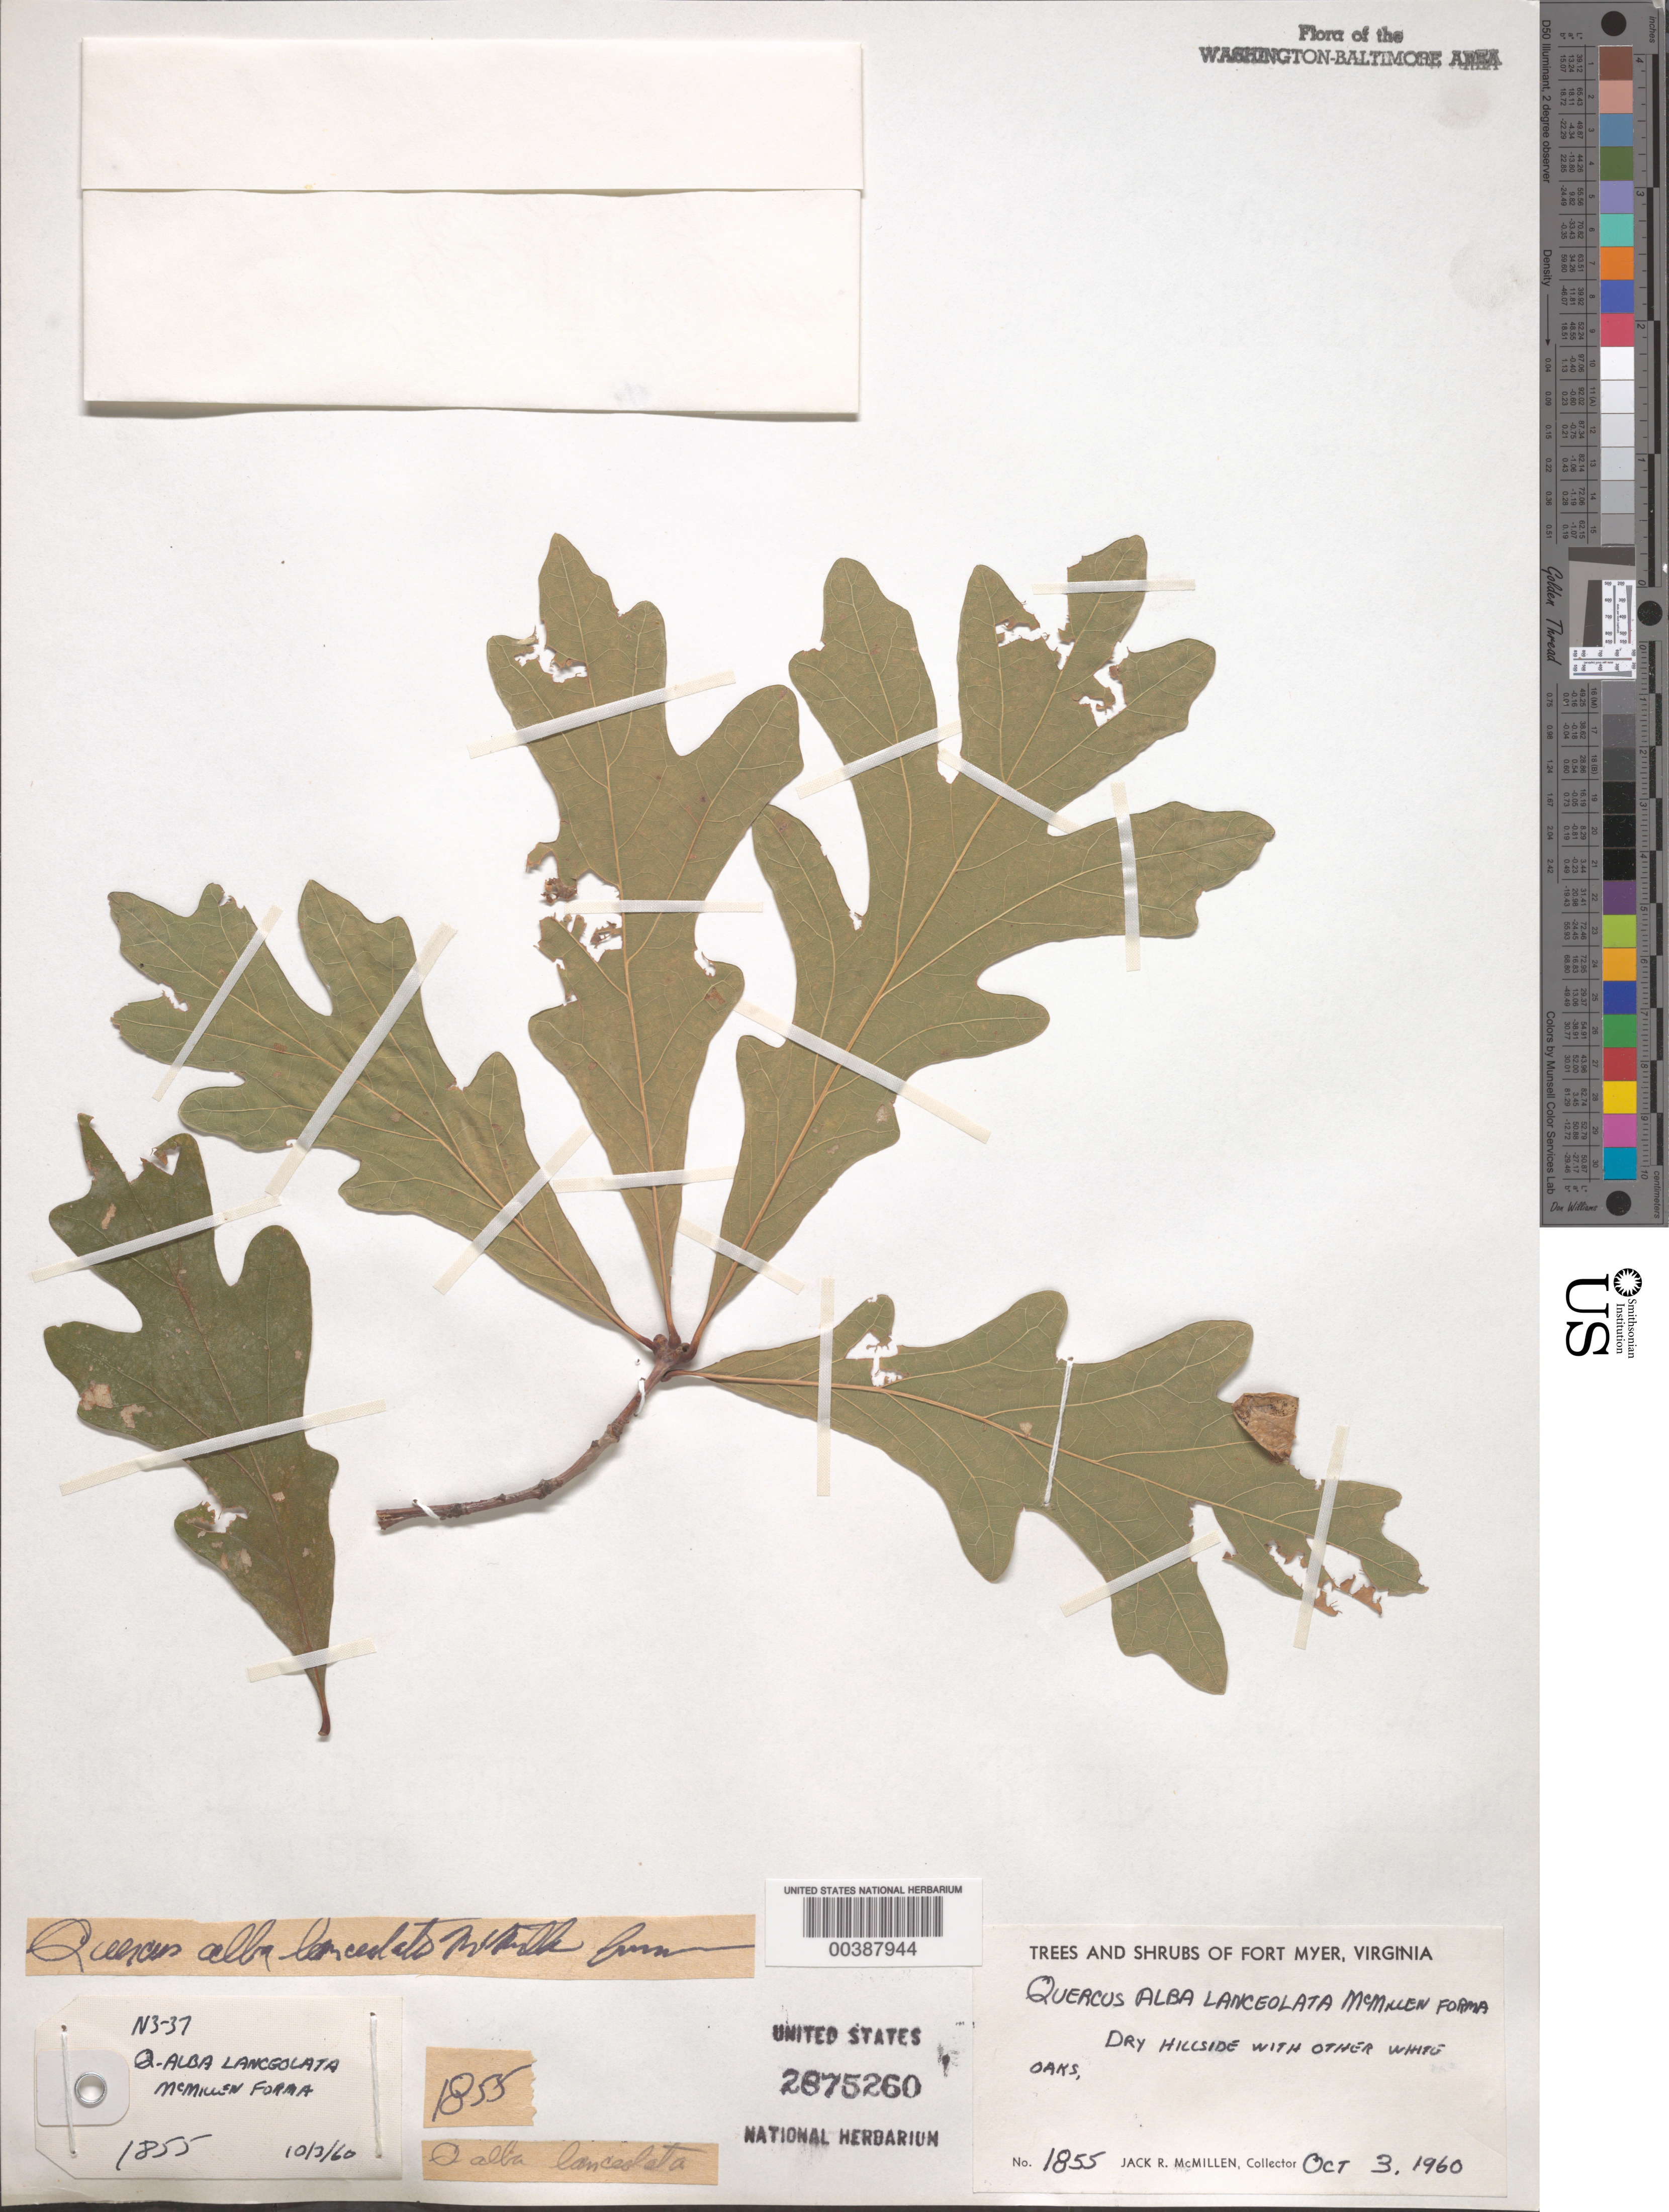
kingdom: Plantae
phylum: Tracheophyta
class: Magnoliopsida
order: Fagales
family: Fagaceae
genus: Quercus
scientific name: Quercus alba f. lanceolata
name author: McMillen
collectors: J. McMillen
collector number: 1855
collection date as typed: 03 Oct 1960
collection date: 1960-10-03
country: United States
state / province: Virginia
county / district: Arlington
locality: Fort Myers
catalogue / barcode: US 2875260